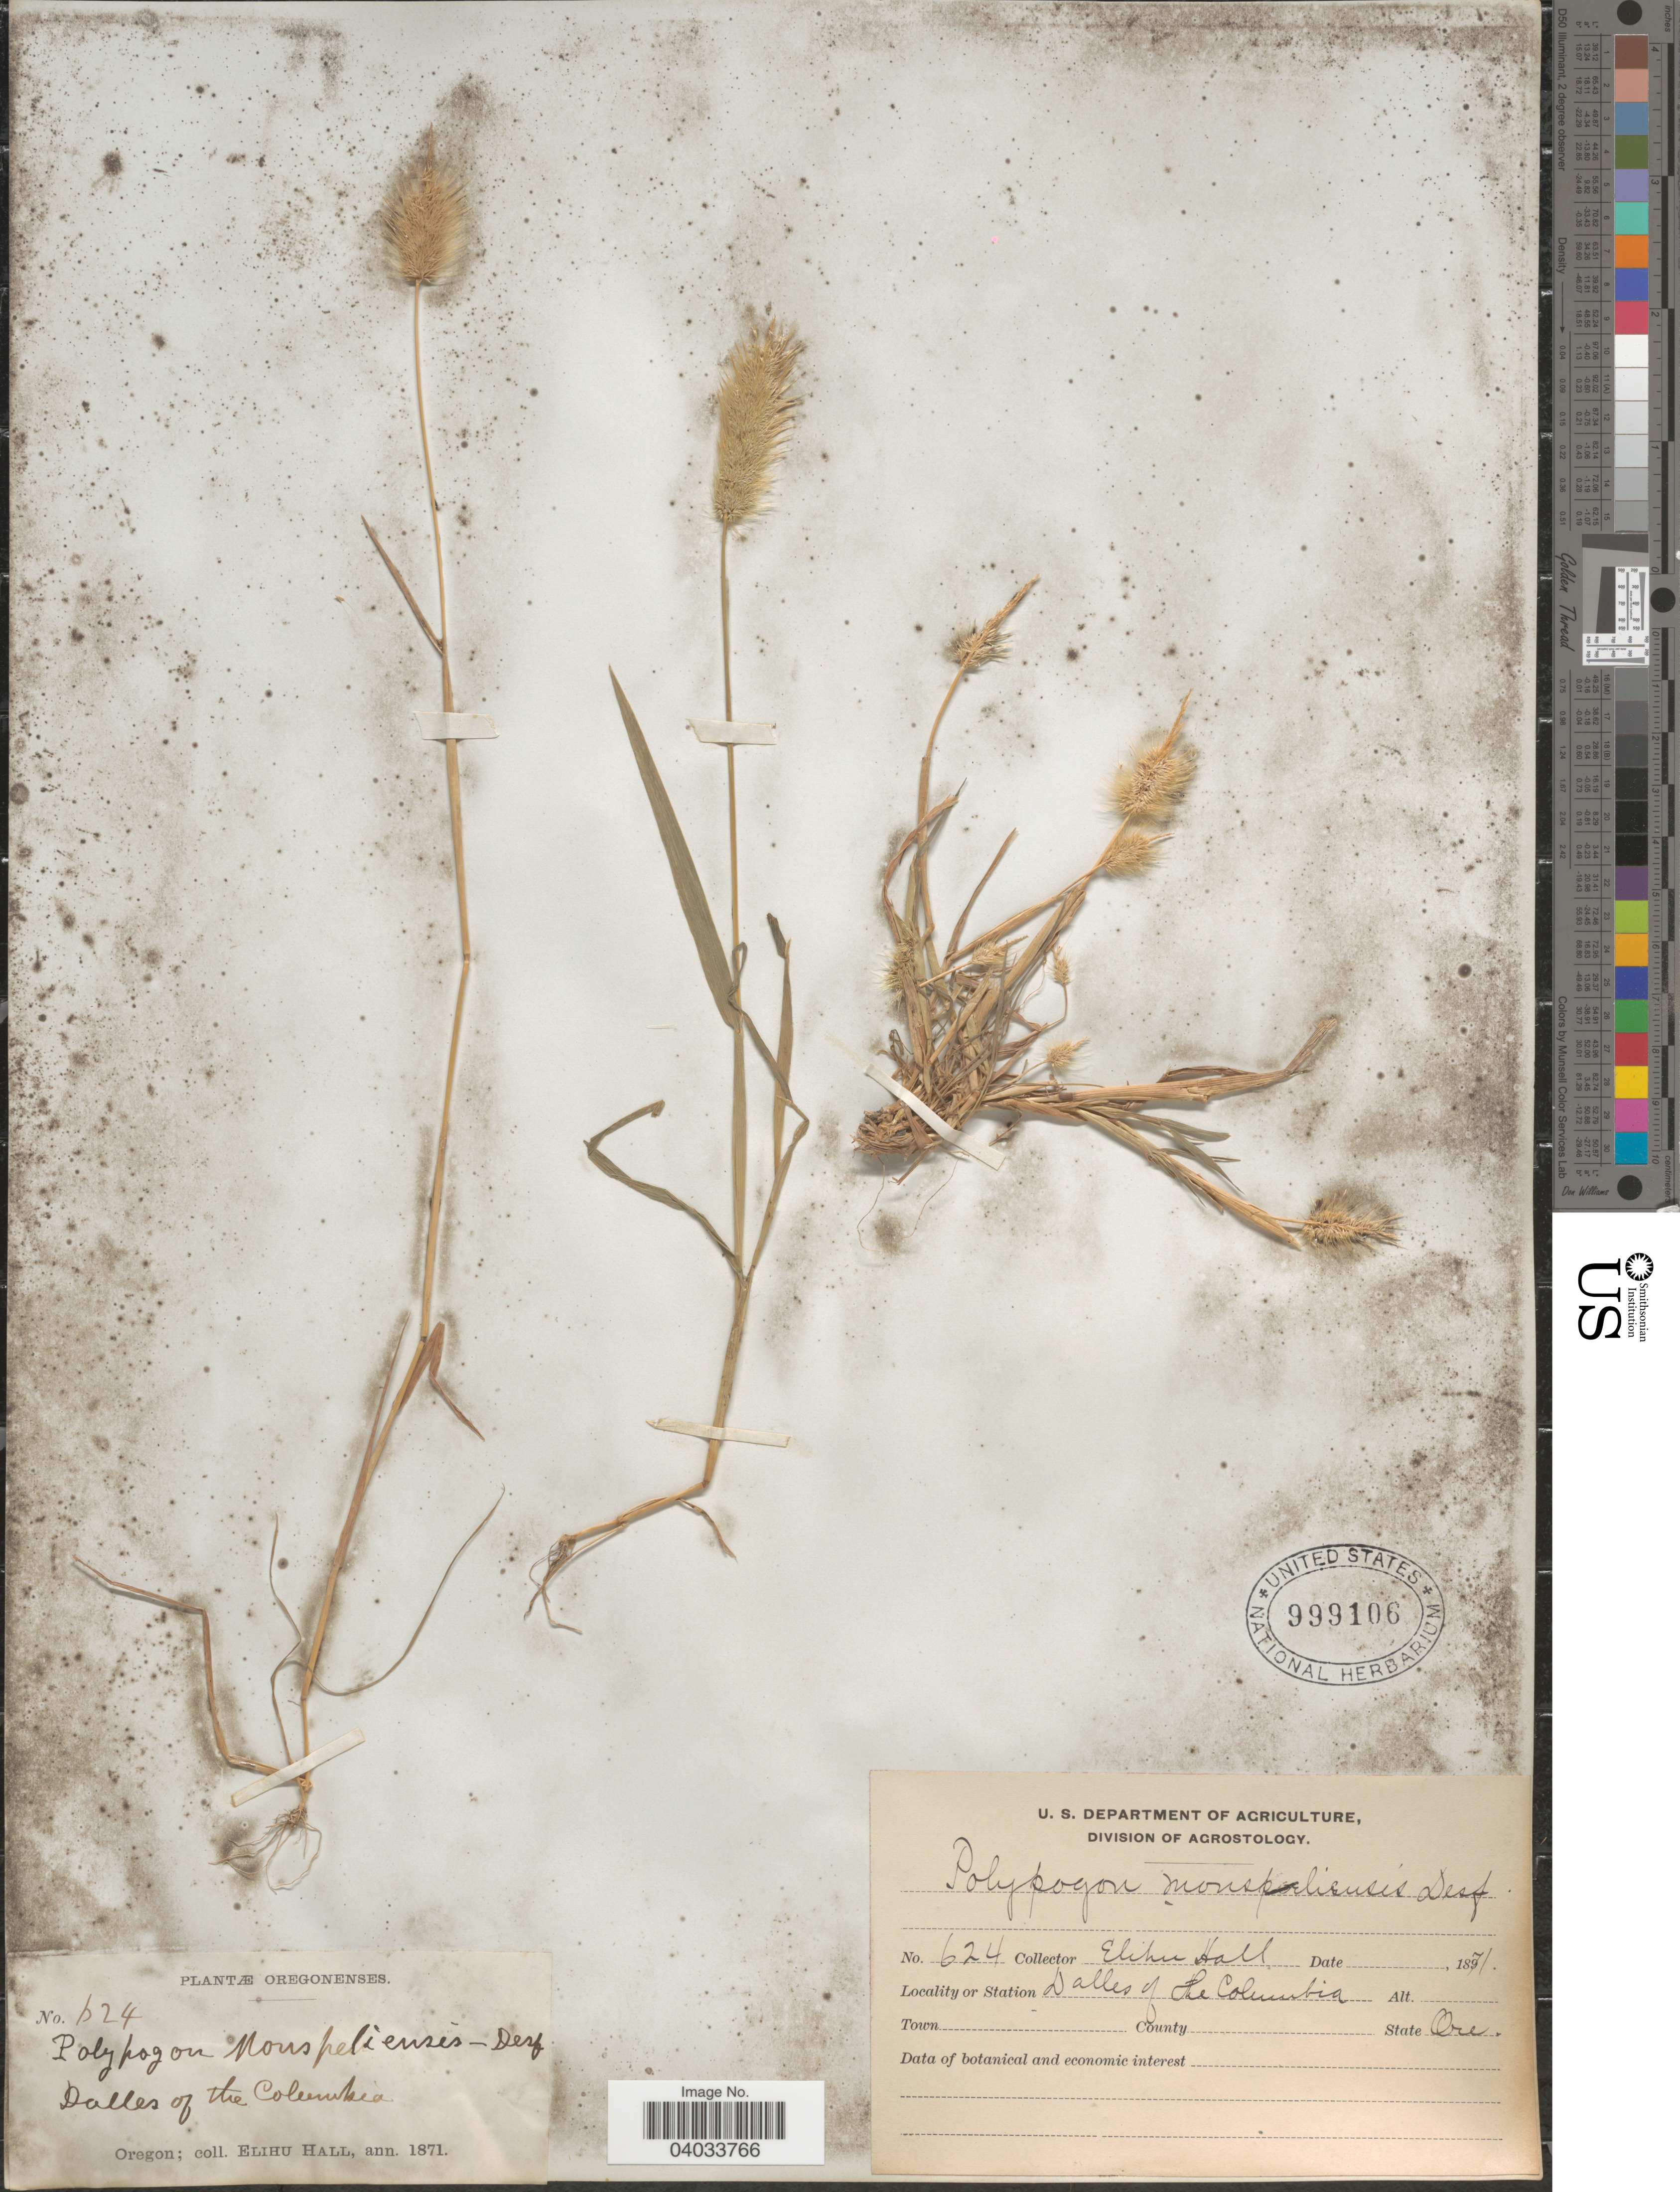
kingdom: Plantae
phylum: Tracheophyta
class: Liliopsida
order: Poales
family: Poaceae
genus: Polypogon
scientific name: Polypogon monspeliensis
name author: (L.) Desf.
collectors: E. Hall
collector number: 624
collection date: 1871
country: United States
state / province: Oregon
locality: Dalles of the Columbia.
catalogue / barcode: US 999106